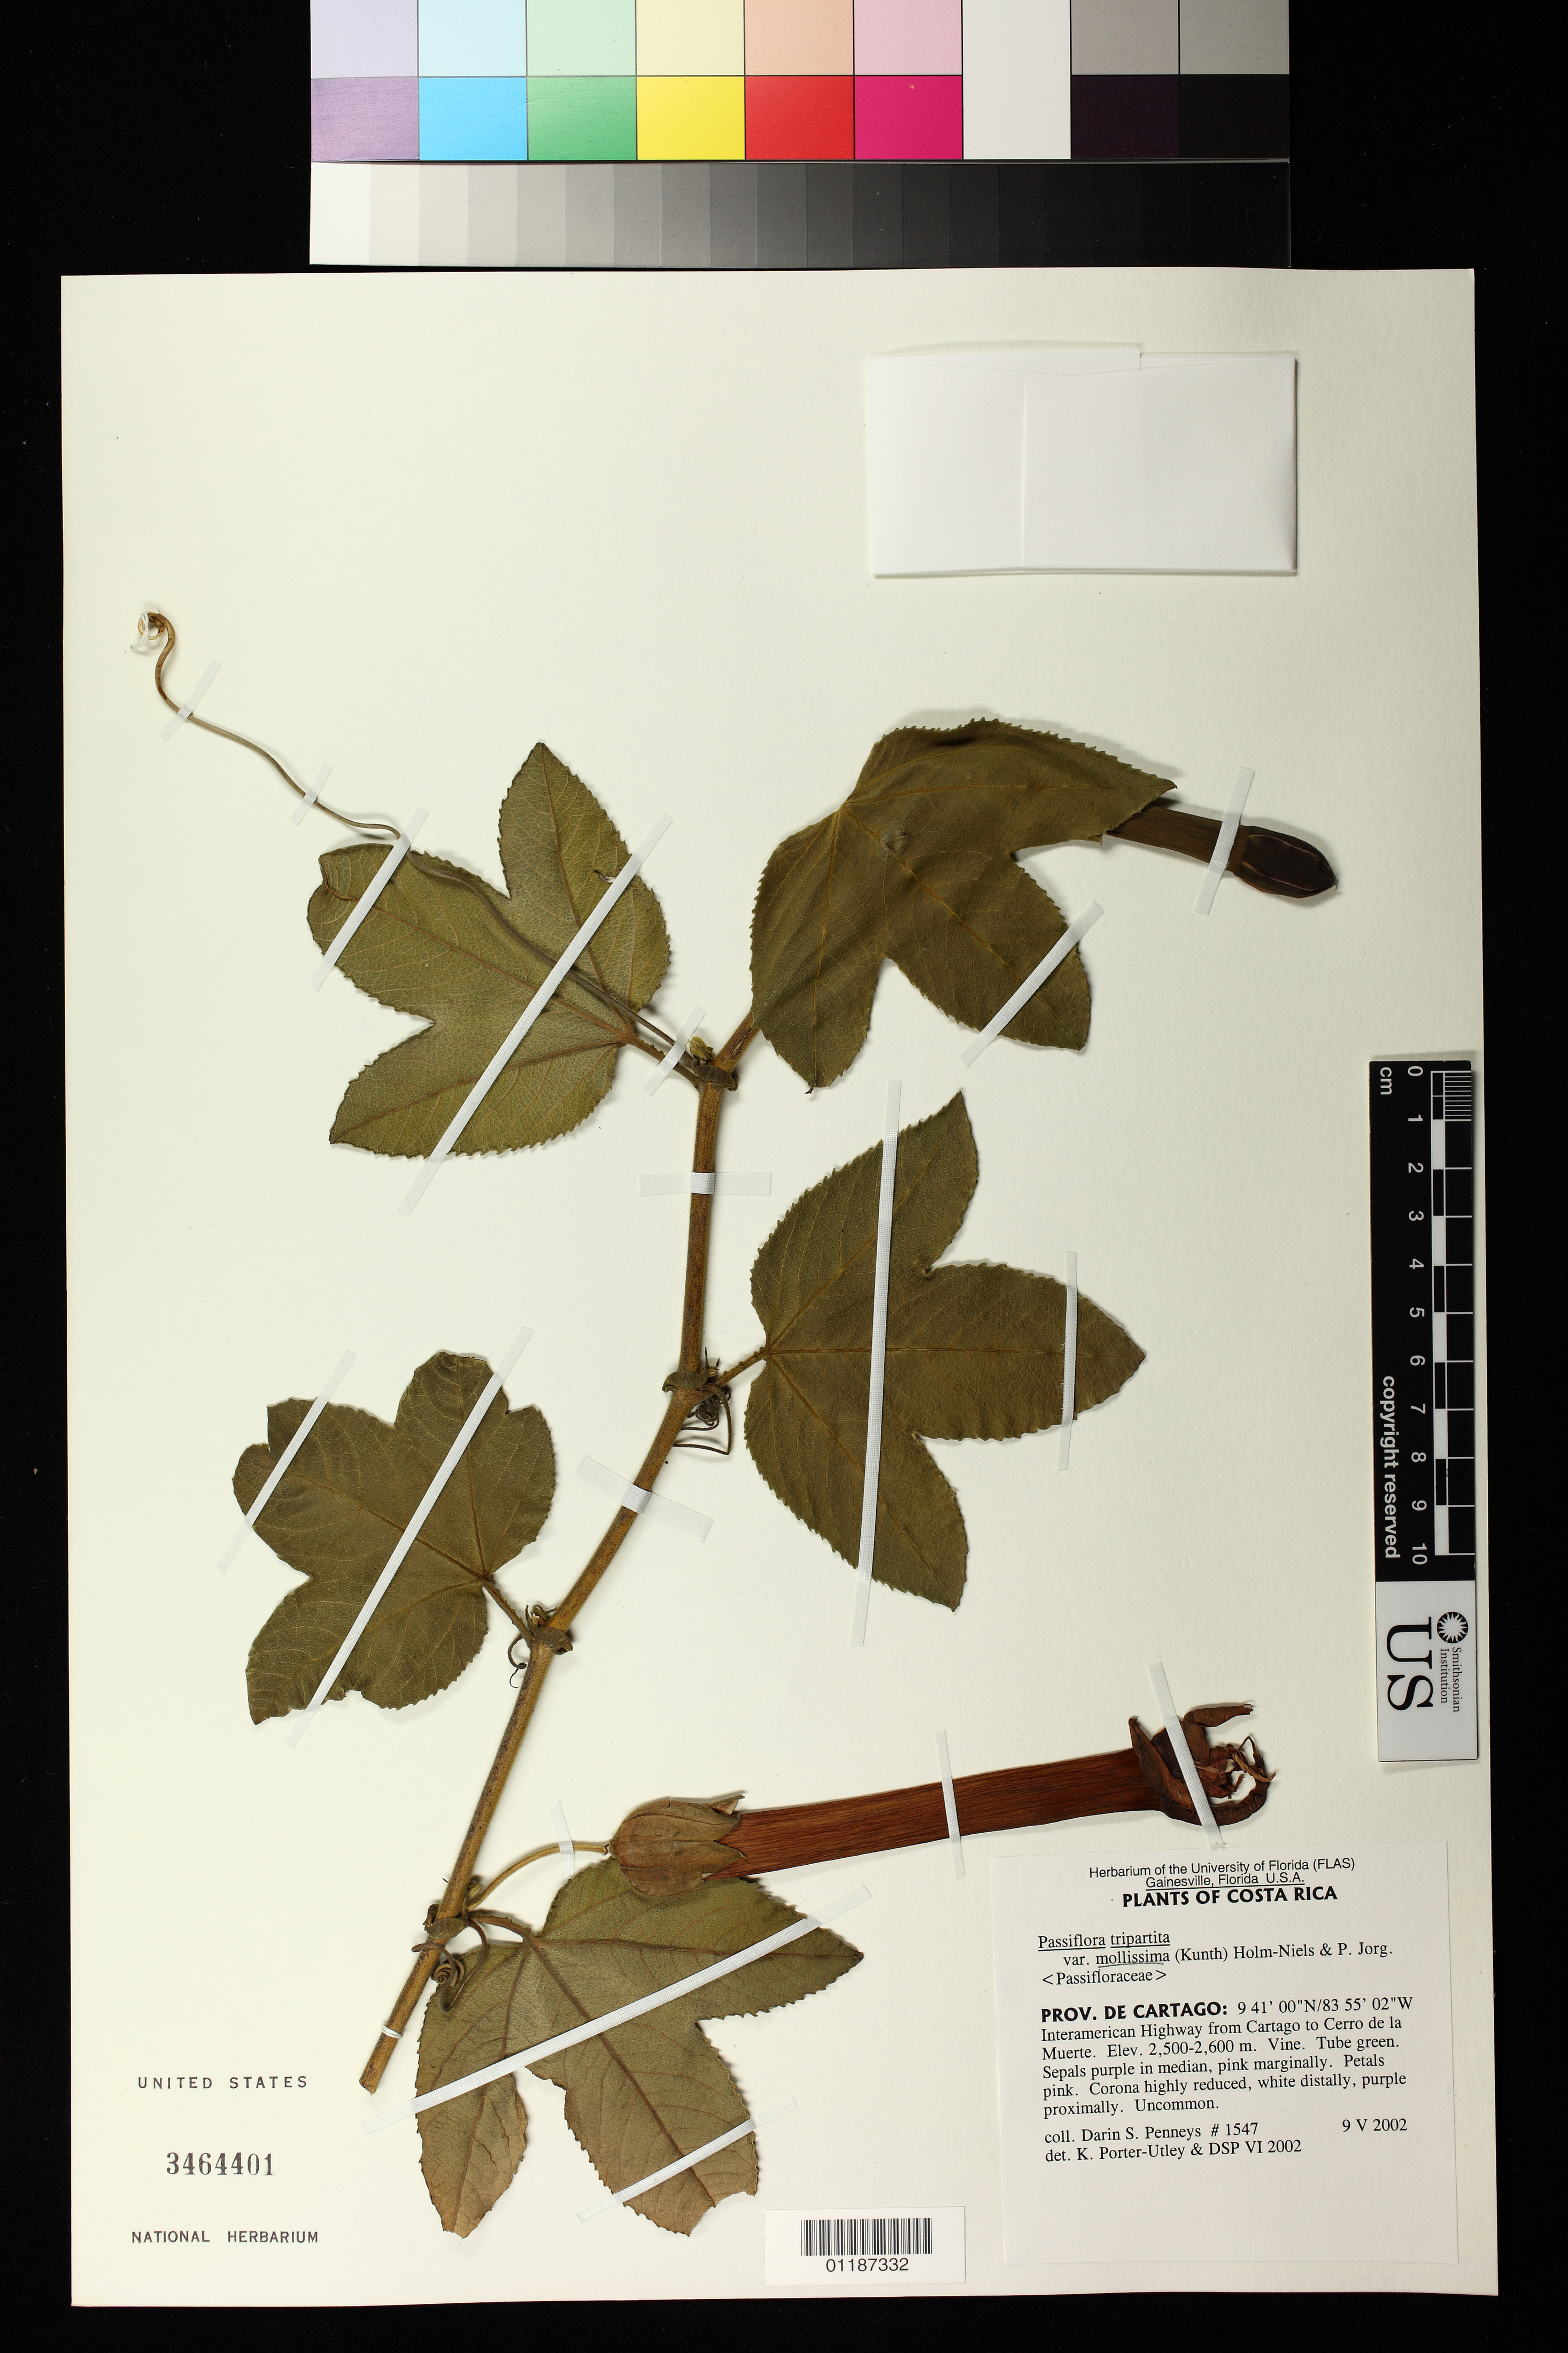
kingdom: Plantae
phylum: Tracheophyta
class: Magnoliopsida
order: Malpighiales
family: Passifloraceae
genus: Passiflora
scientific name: Passiflora mollissima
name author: (Kunth) L.H. Bailey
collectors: D. S. Penneys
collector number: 1547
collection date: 2002-05-09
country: Costa Rica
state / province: Cartago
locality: Interamerican Highway from Cartago to Cerro de la Muerte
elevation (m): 2500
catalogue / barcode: US 3464401